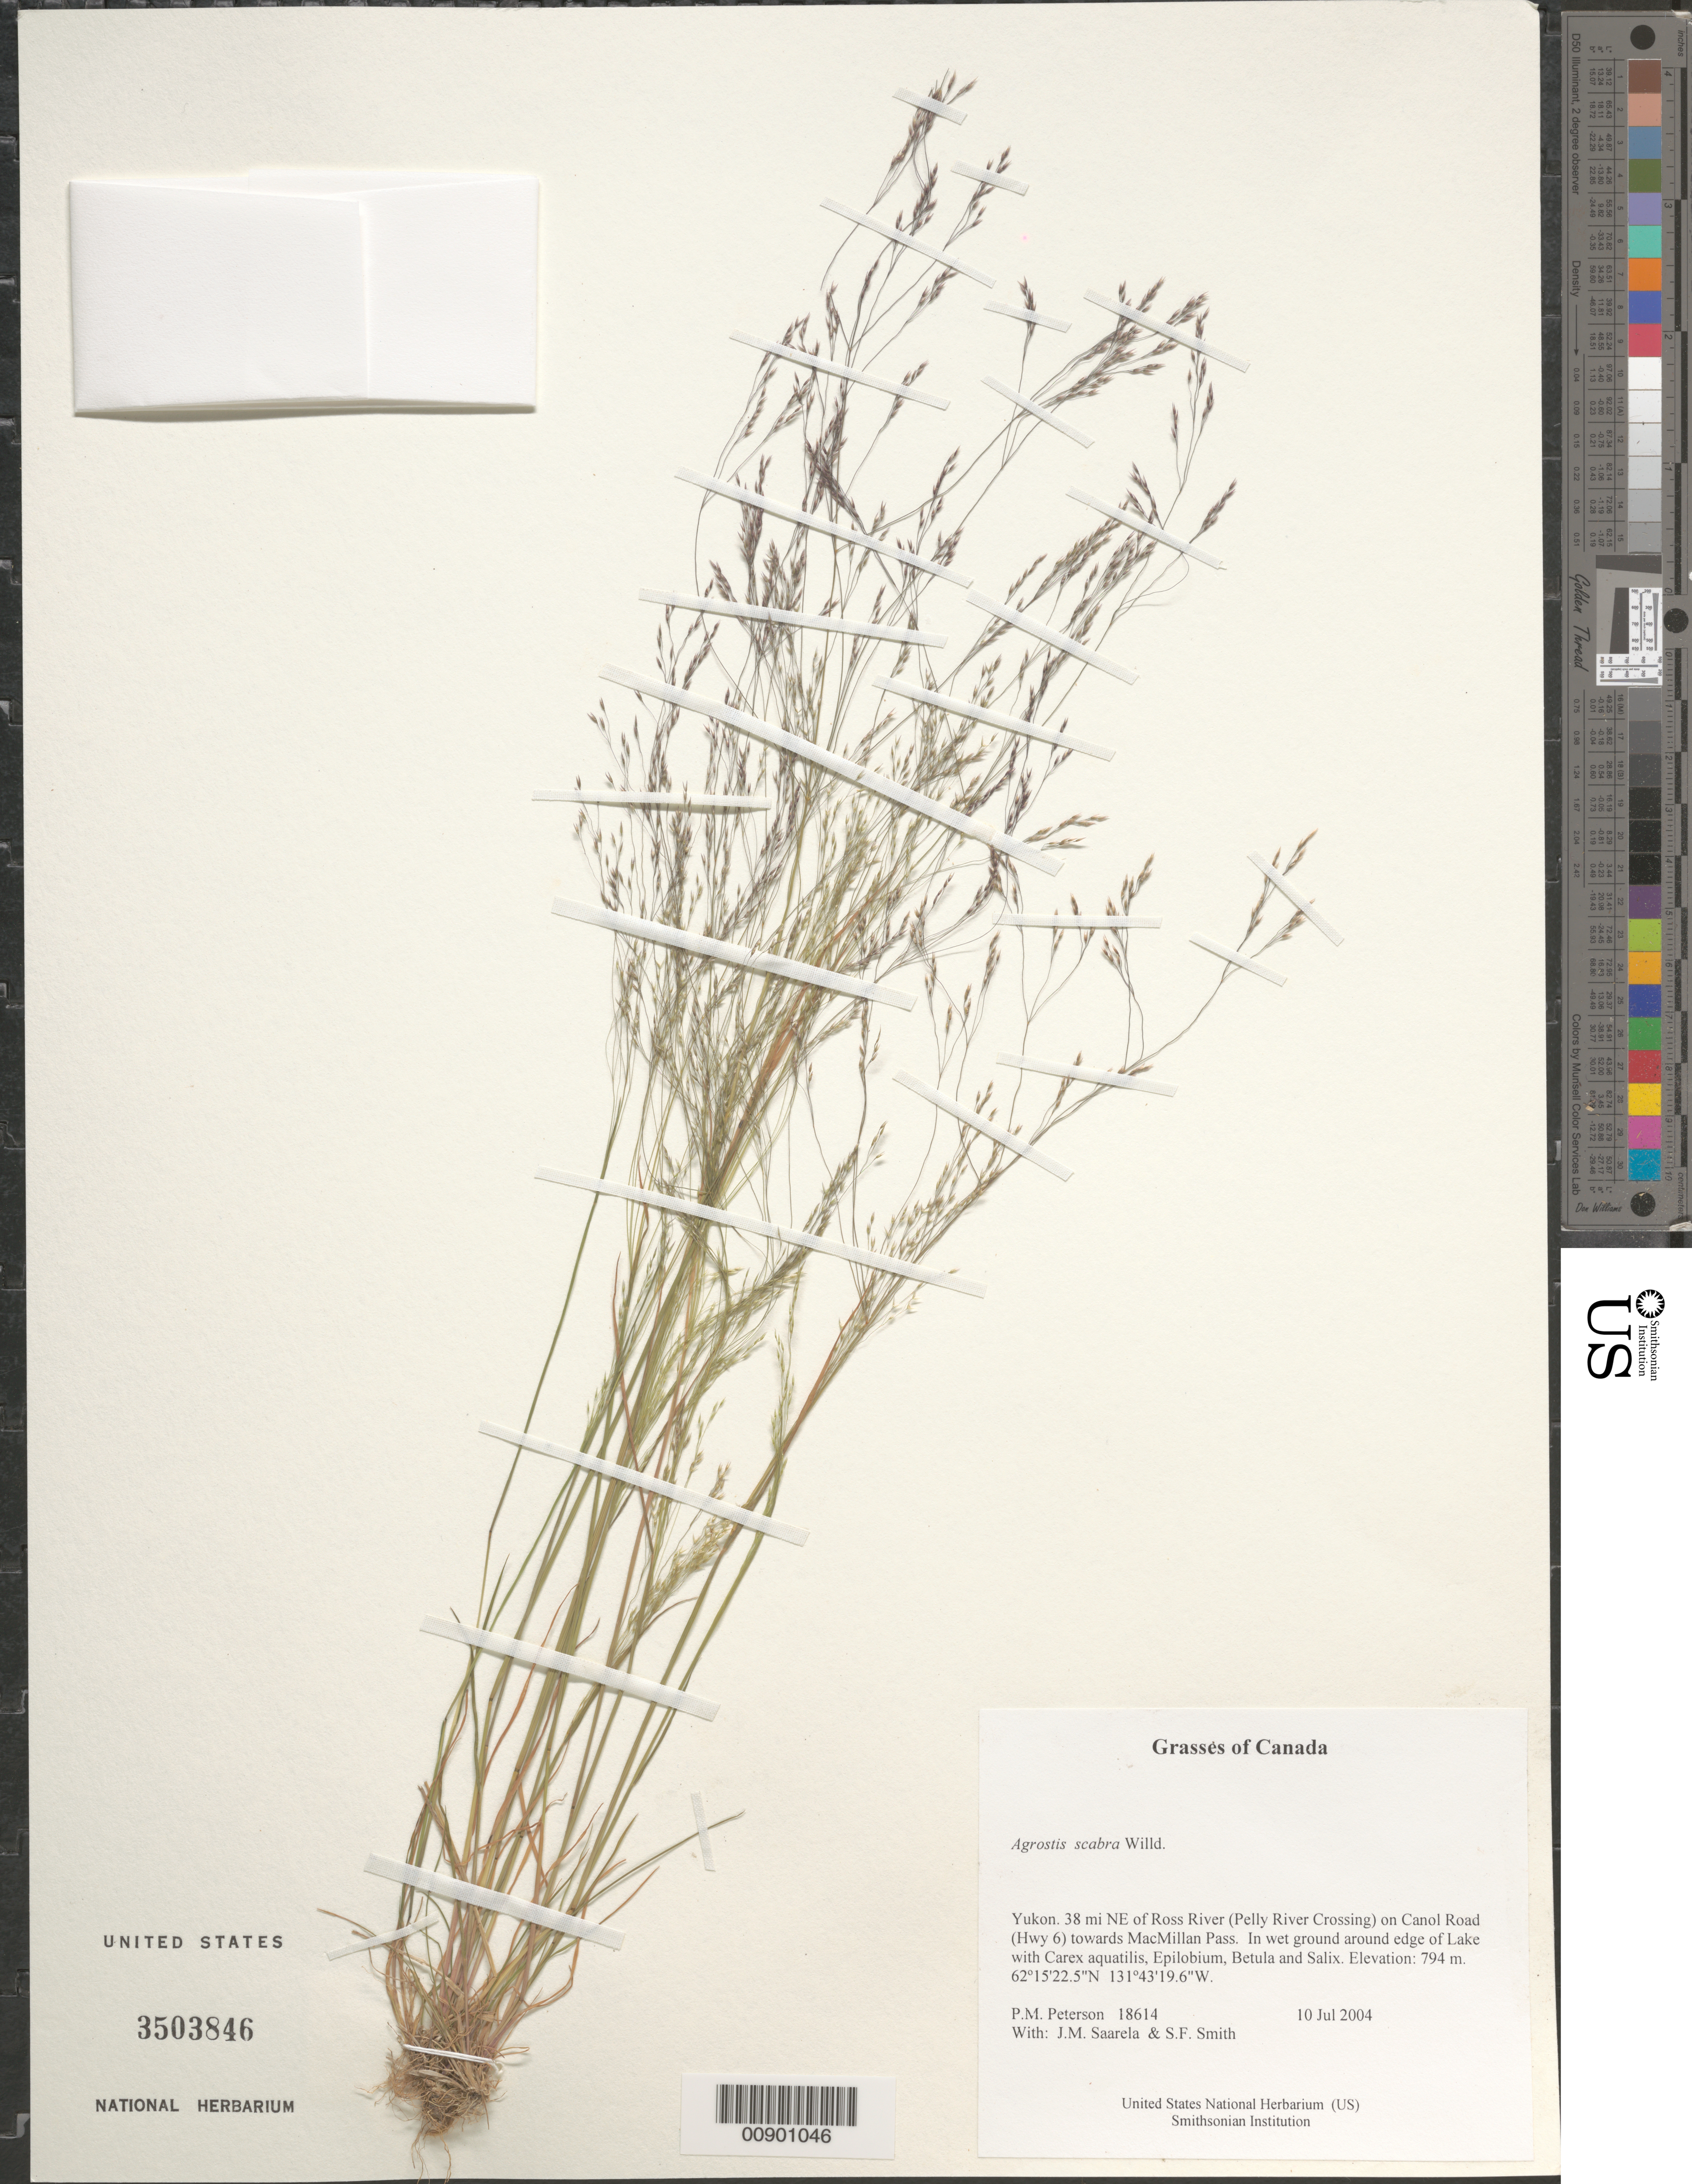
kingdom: Plantae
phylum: Tracheophyta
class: Liliopsida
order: Poales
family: Poaceae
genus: Agrostis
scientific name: Agrostis scabra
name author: Willd.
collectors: P. M. Peterson, J. Saarela & S.F. Smith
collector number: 18614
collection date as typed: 10 Jul 2004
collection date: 2004-07-10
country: Canada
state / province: Yukon Territory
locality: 38 mi NE of Ross River (Pelly River Crossing) on Canol Road (Hwy 6) towards MacMillan Pass. In wet ground around edge of Lake with Carex aquatilis, Epilobium, Betula and Salix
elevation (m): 794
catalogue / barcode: US 3503846